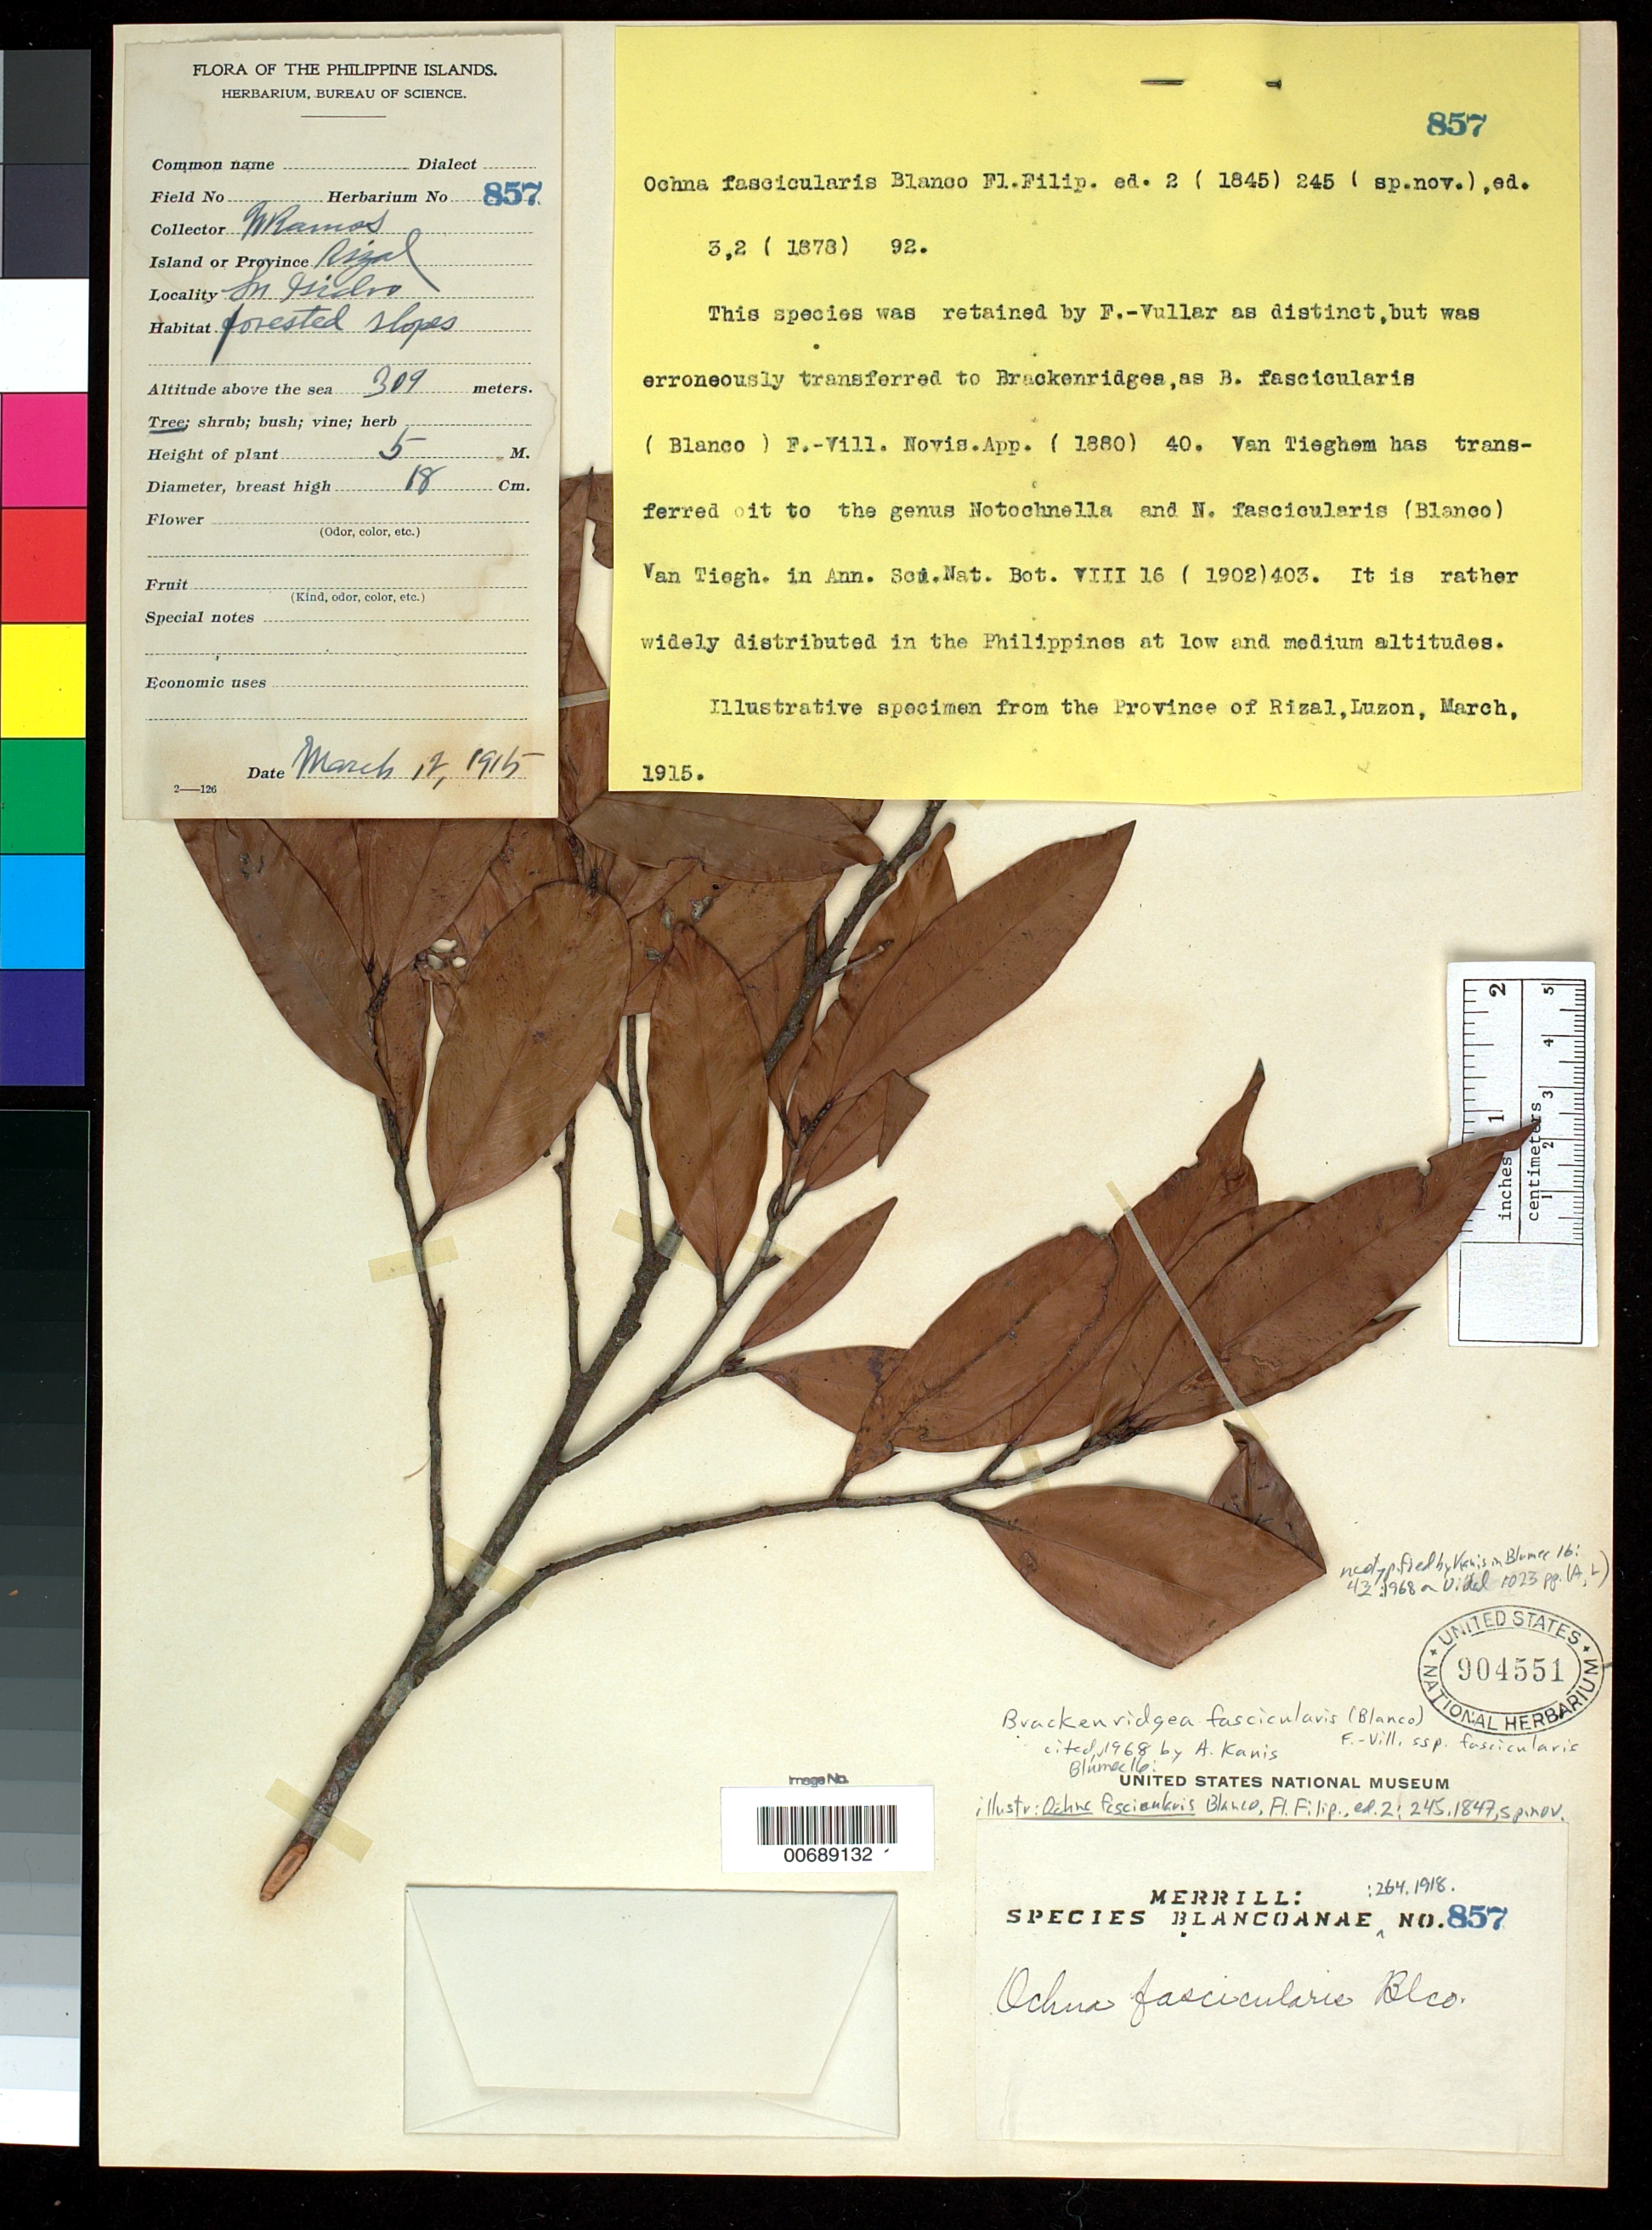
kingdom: Plantae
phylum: Tracheophyta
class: Magnoliopsida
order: Malpighiales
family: Ochnaceae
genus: Brackenridgea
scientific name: Brackenridgea fascicularis subsp. fascicularis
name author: (Blanco) Kanis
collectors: M. Ramos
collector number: Sp. Blancoan. 0857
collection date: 1915-03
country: Philippines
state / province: Calabarzon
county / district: Rizal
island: Luzon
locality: San Isidro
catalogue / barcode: US 904551